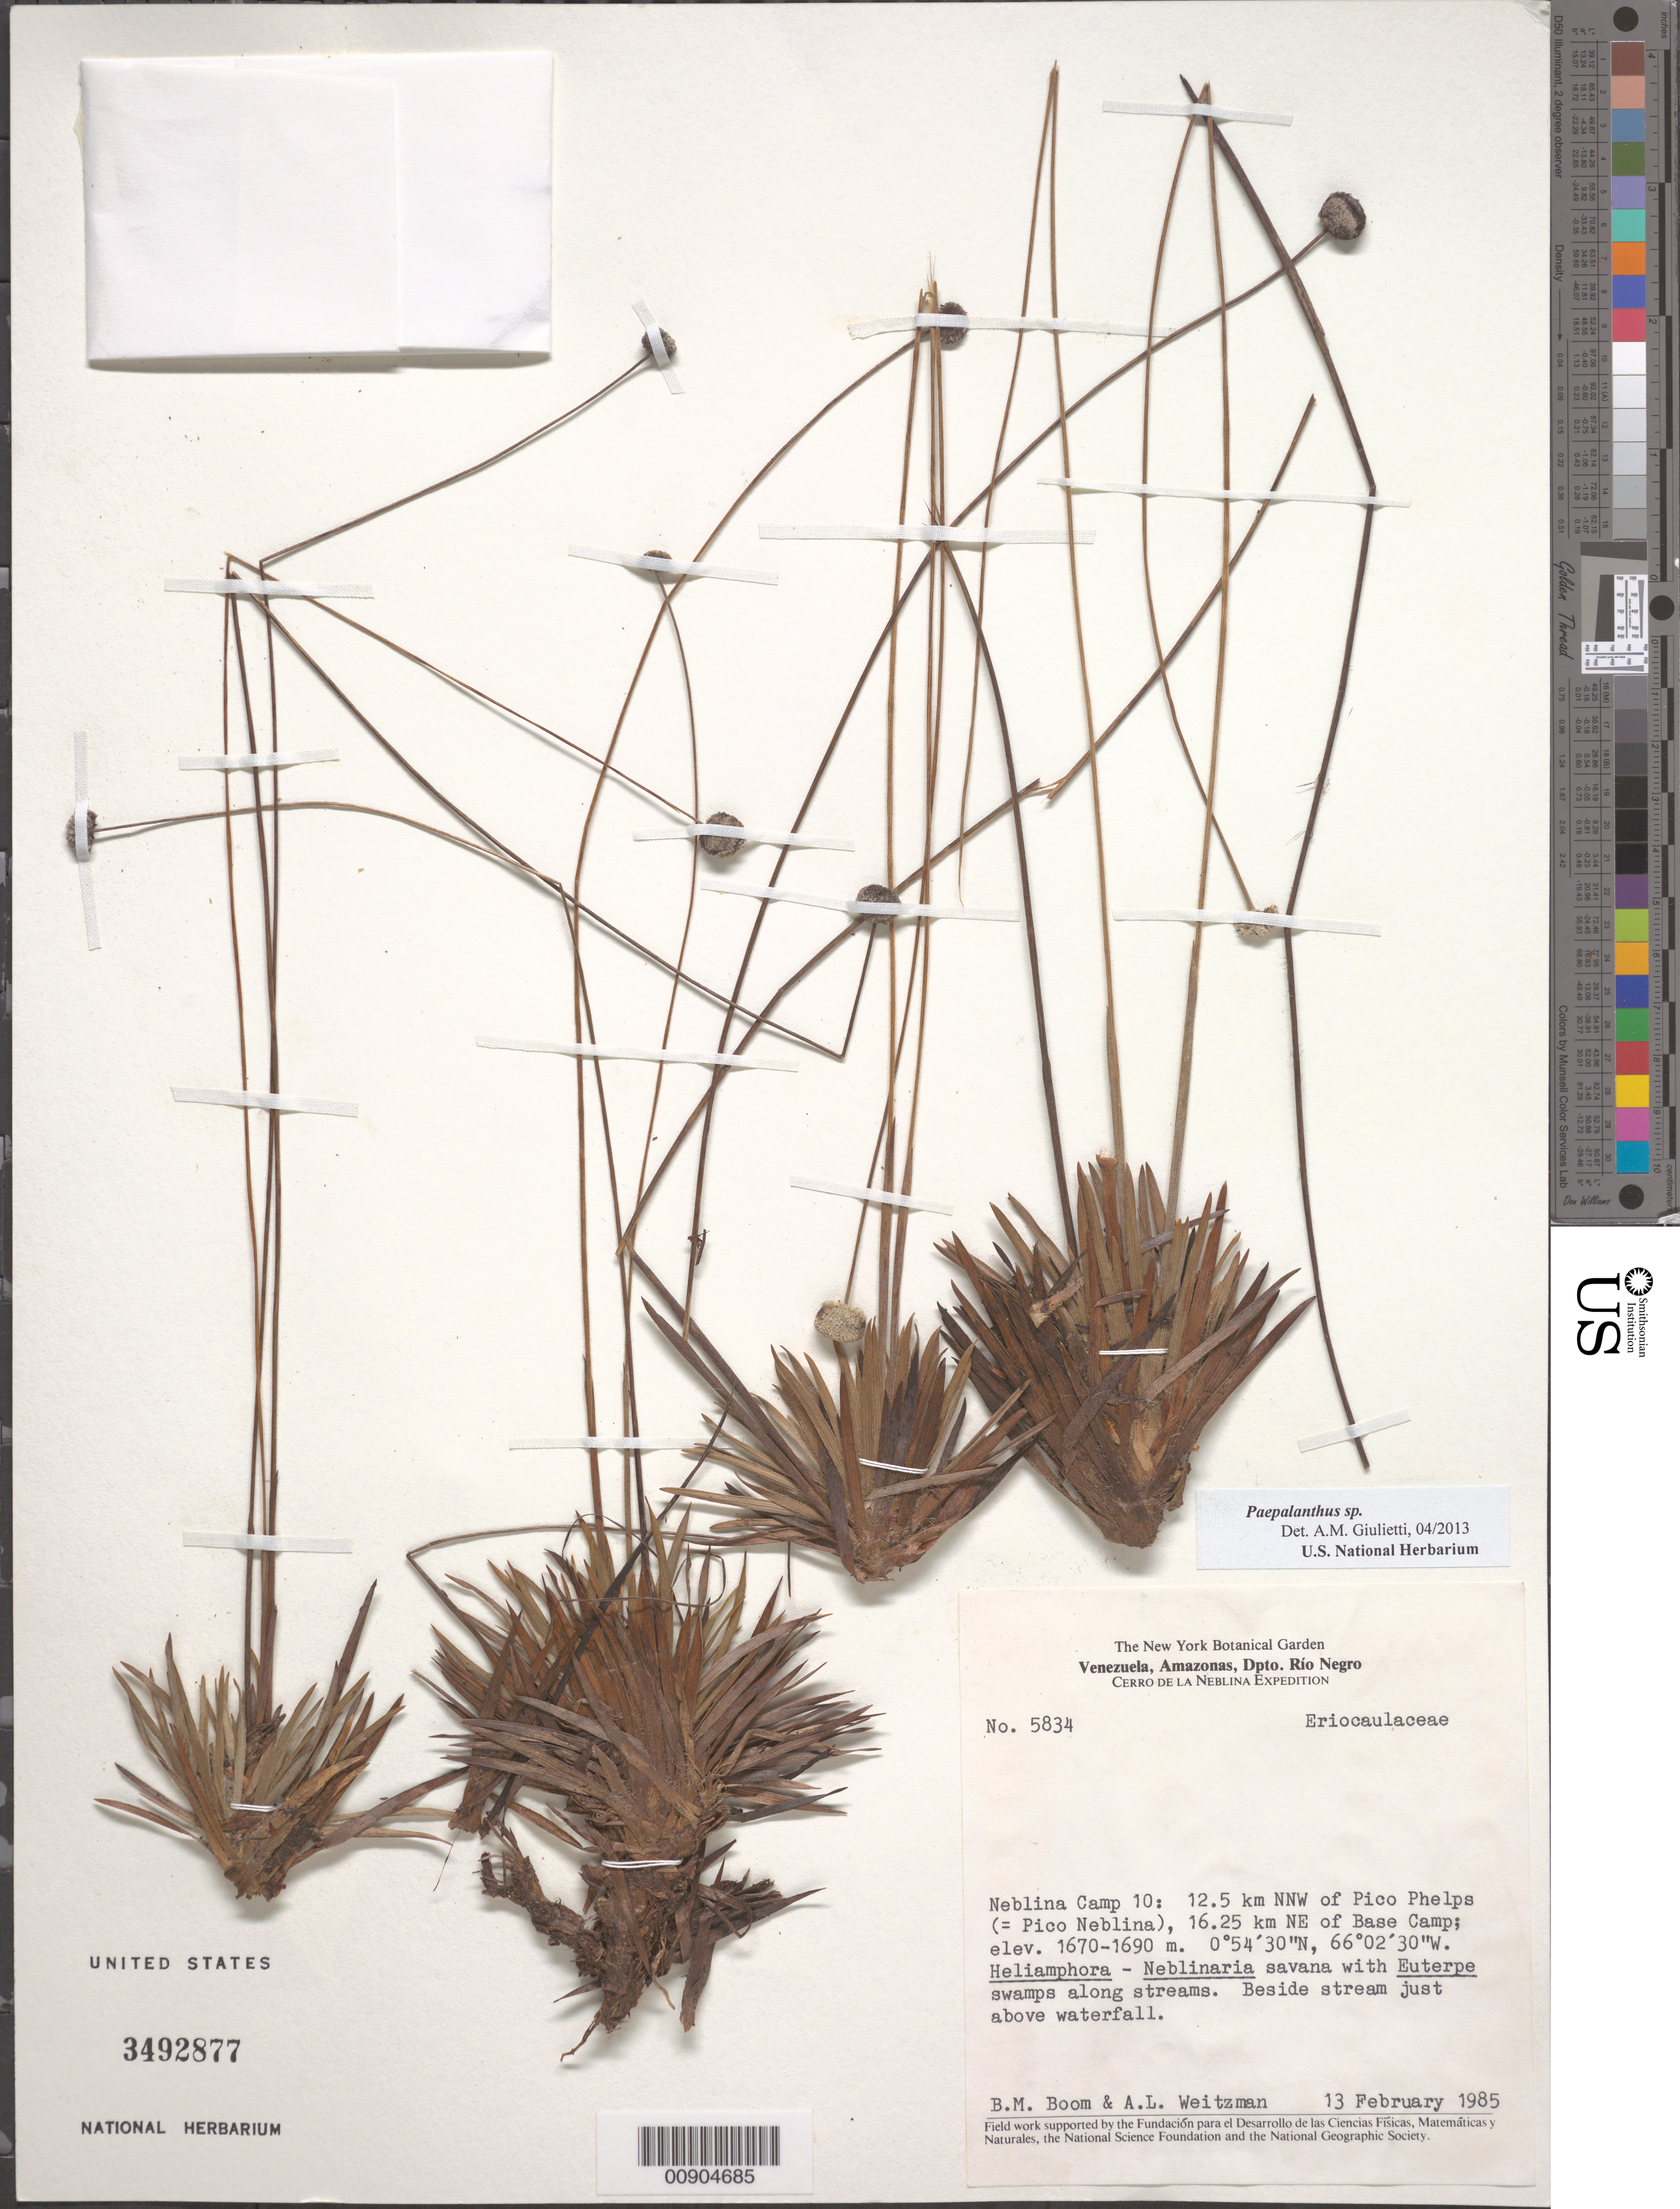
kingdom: Plantae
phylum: Tracheophyta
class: Liliopsida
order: Poales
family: Eriocaulaceae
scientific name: Monosperma fulgida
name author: (Moldenke) Andrino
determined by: Sauthier, Laura Jeanne, (SPF), Universidade de Sao Paulo (BRAZIL)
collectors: B. M. Boom & A. L. Weitzman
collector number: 5834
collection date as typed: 13-Feb-85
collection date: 1985-02-13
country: Venezuela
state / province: Amazonas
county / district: Río Negro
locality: Neblina Camp 10. 12.5 km NNW of Pico Phelps (=Pico Neblina),16.25 km NE of Base Camp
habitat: Heliamphora-Neblinaria savanna with Euterpe swamps along streams; beside stream just above waterfall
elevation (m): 1670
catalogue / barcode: US 3492877